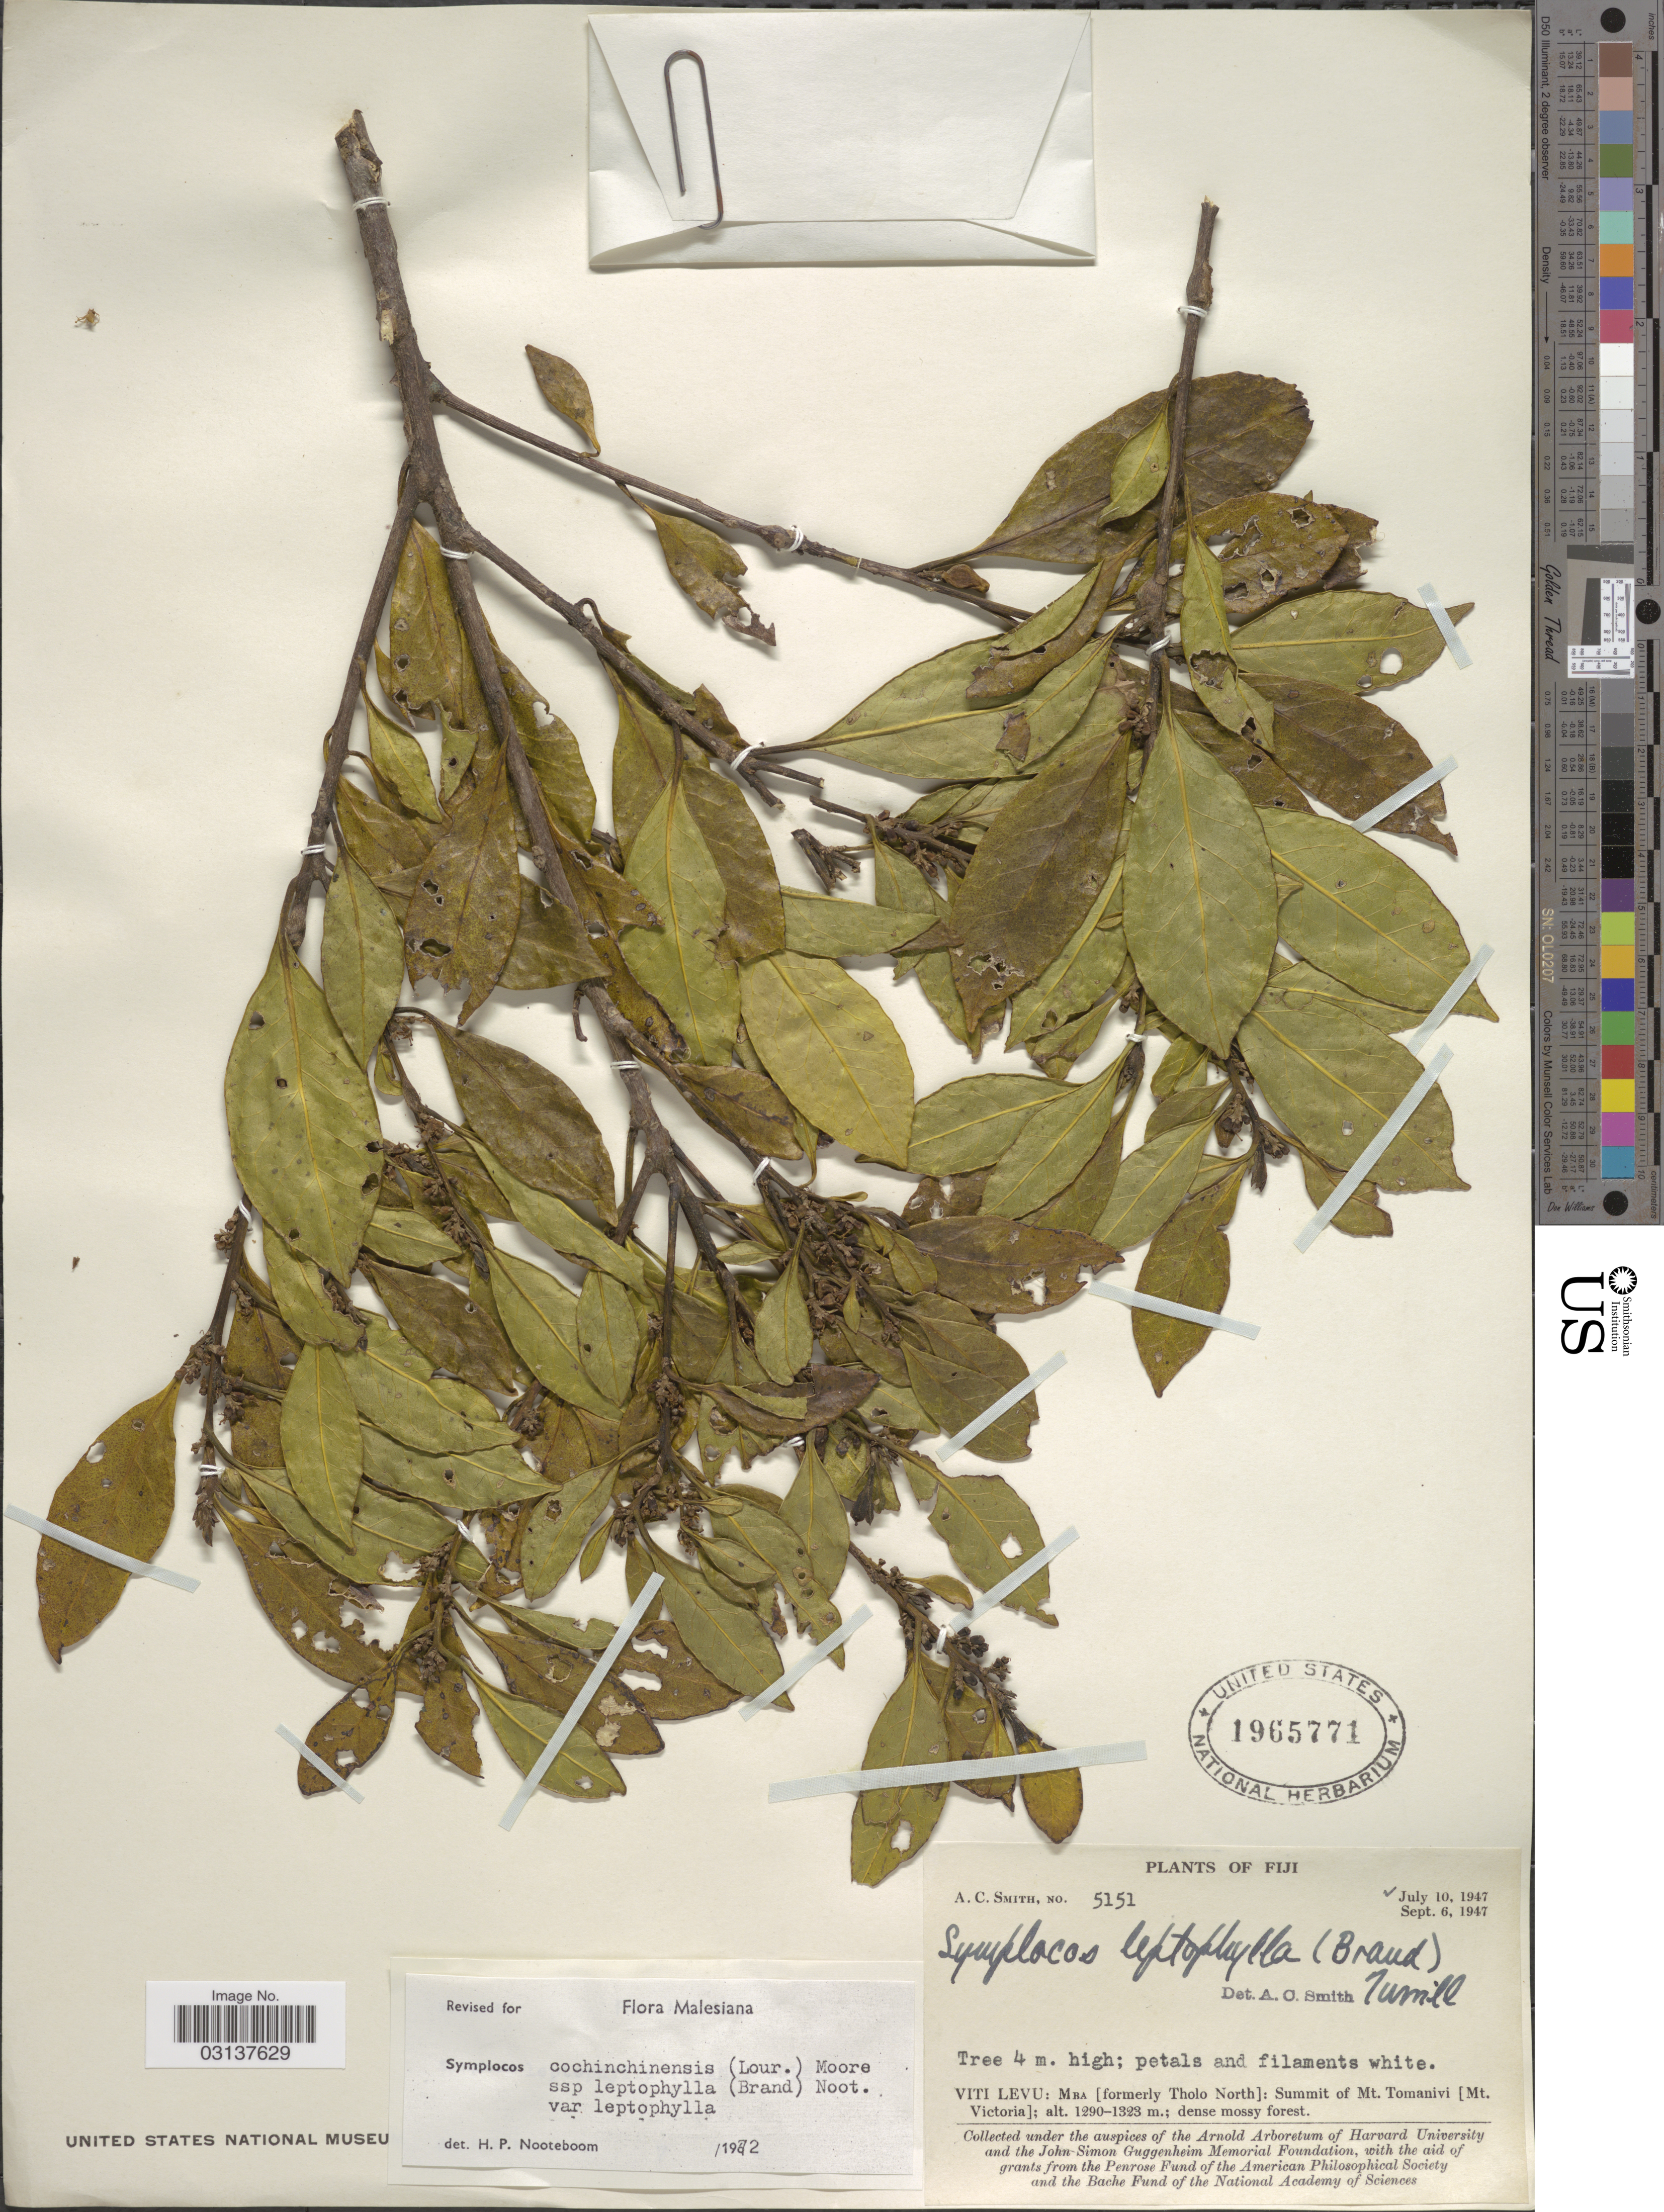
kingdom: Plantae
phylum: Tracheophyta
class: Magnoliopsida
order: Ericales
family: Symplocaceae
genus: Symplocos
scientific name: Symplocos cochinchinensis var. leptophylla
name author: (Brand) Noot.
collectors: A. C. Smith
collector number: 5151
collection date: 1947-07-10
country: Fiji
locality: Viti Levu: MBA [formerly Tholo North]: Summit of Mt. Tomanivi [Mt. Victoria]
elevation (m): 1290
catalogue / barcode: US 1965771